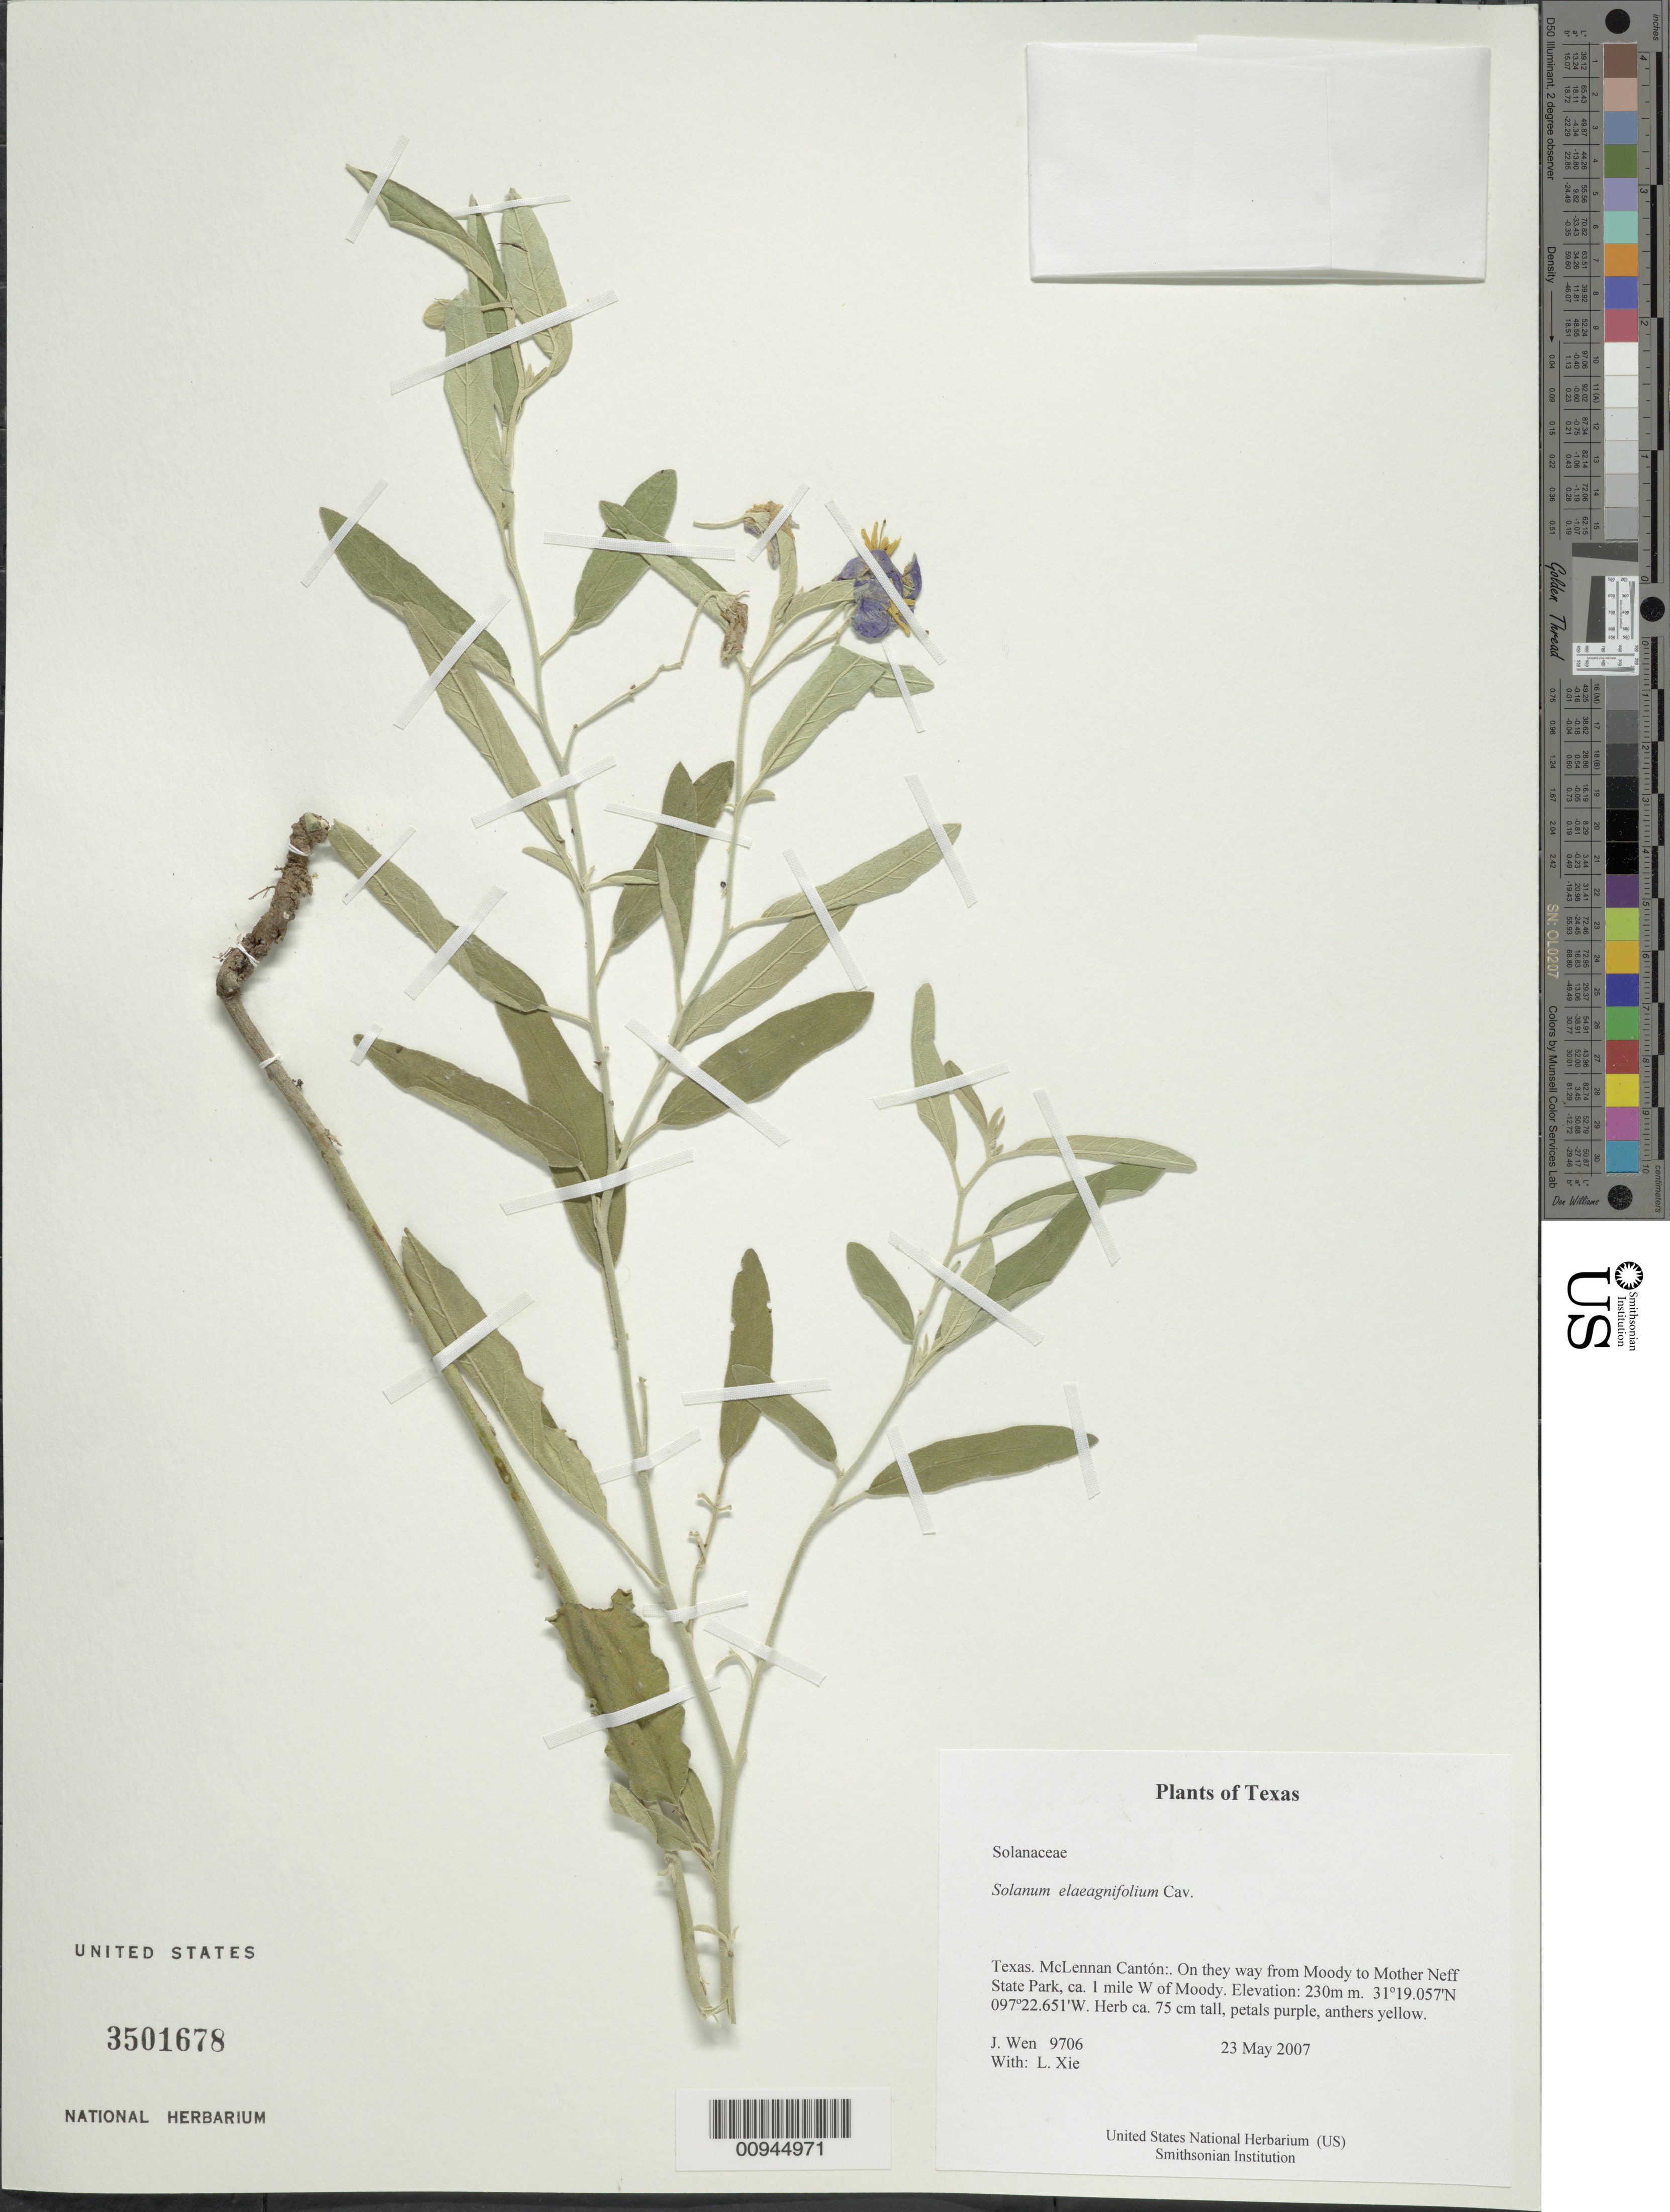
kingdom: Plantae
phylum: Tracheophyta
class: Magnoliopsida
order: Solanales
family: Solanaceae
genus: Solanum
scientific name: Solanum elaeagnifolium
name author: Cav.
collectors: J. Wen & L. Xie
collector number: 9706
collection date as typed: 23 May 2007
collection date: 2007-05-23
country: United States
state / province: Texas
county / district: McLennan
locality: On they way from Moody to Mother Neff State Park, ca. 1 mile W of Moody.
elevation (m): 230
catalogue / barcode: US 3501678